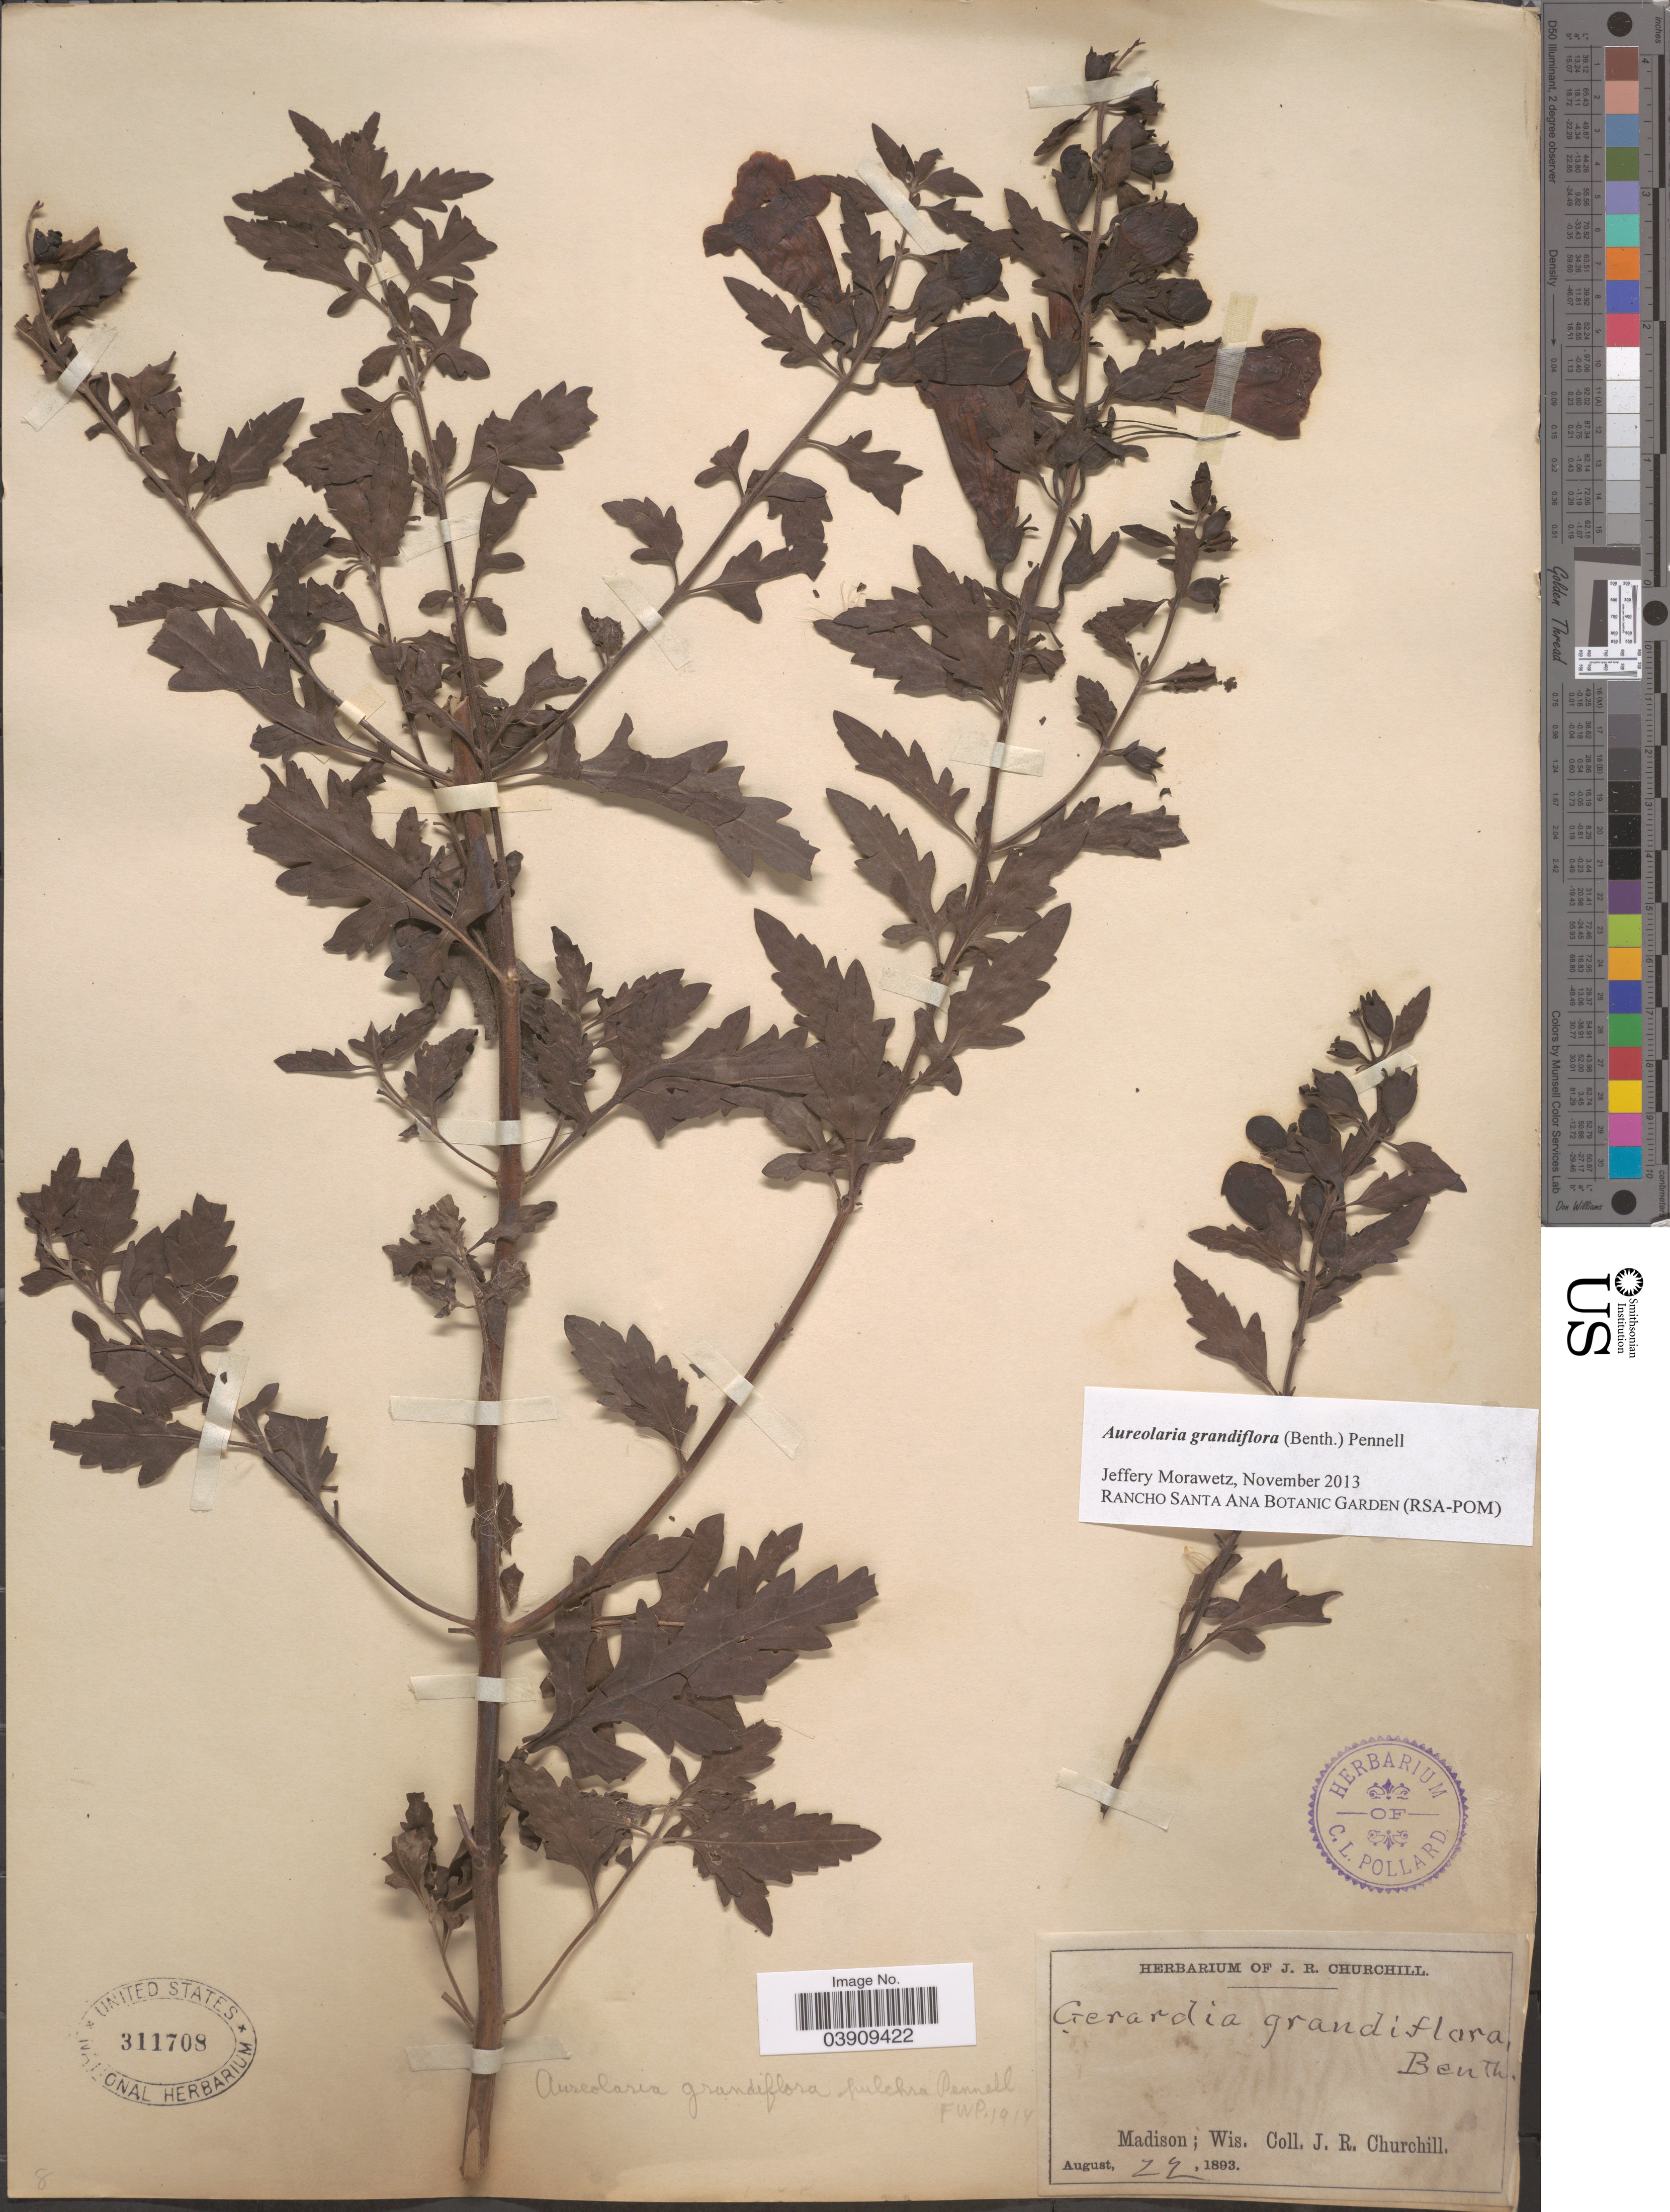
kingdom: Plantae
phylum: Tracheophyta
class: Magnoliopsida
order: Lamiales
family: Orobanchaceae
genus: Aureolaria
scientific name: Aureolaria grandiflora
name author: (Benth.) Pennell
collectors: J. Churchill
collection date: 1893-08-22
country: United States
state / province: Wisconsin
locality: Madison.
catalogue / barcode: US 311708